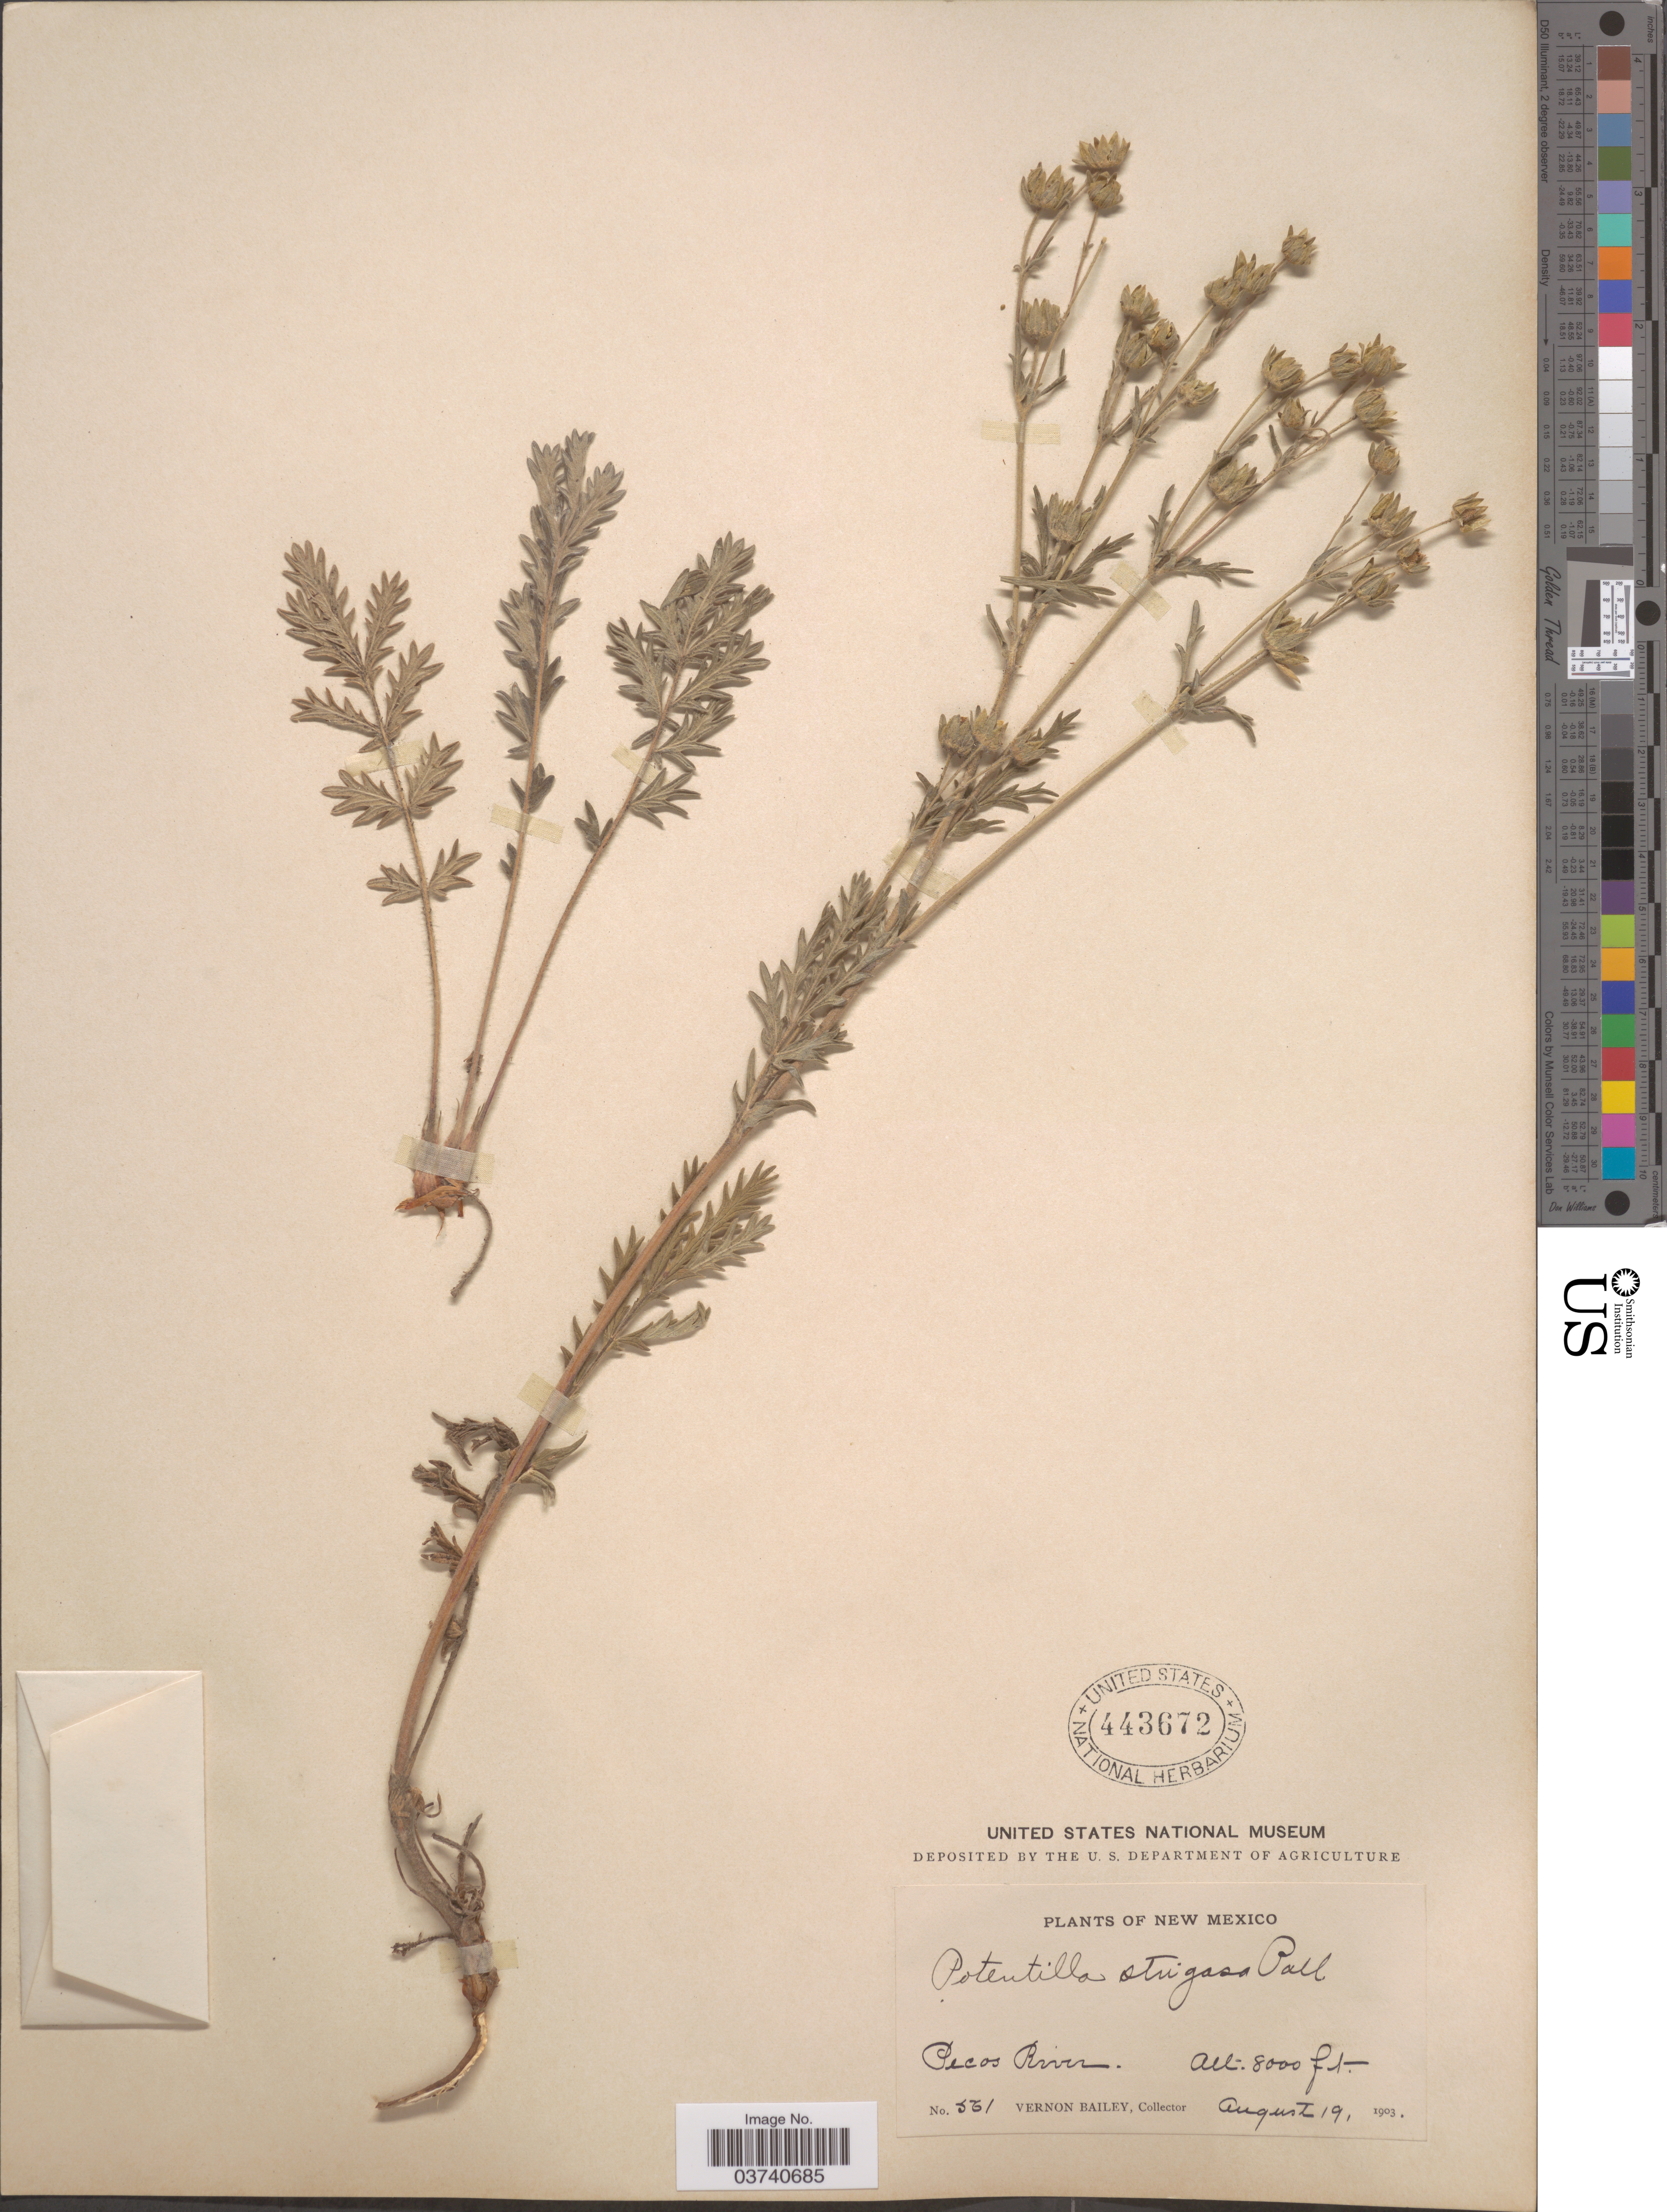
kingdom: Plantae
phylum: Tracheophyta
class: Magnoliopsida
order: Rosales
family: Rosaceae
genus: Potentilla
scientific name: Potentilla pensylvanica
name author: L.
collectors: V. O. Bailey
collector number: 561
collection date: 1903-08-19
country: United States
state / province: New Mexico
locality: Pecos River.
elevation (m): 2438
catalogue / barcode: US 443672